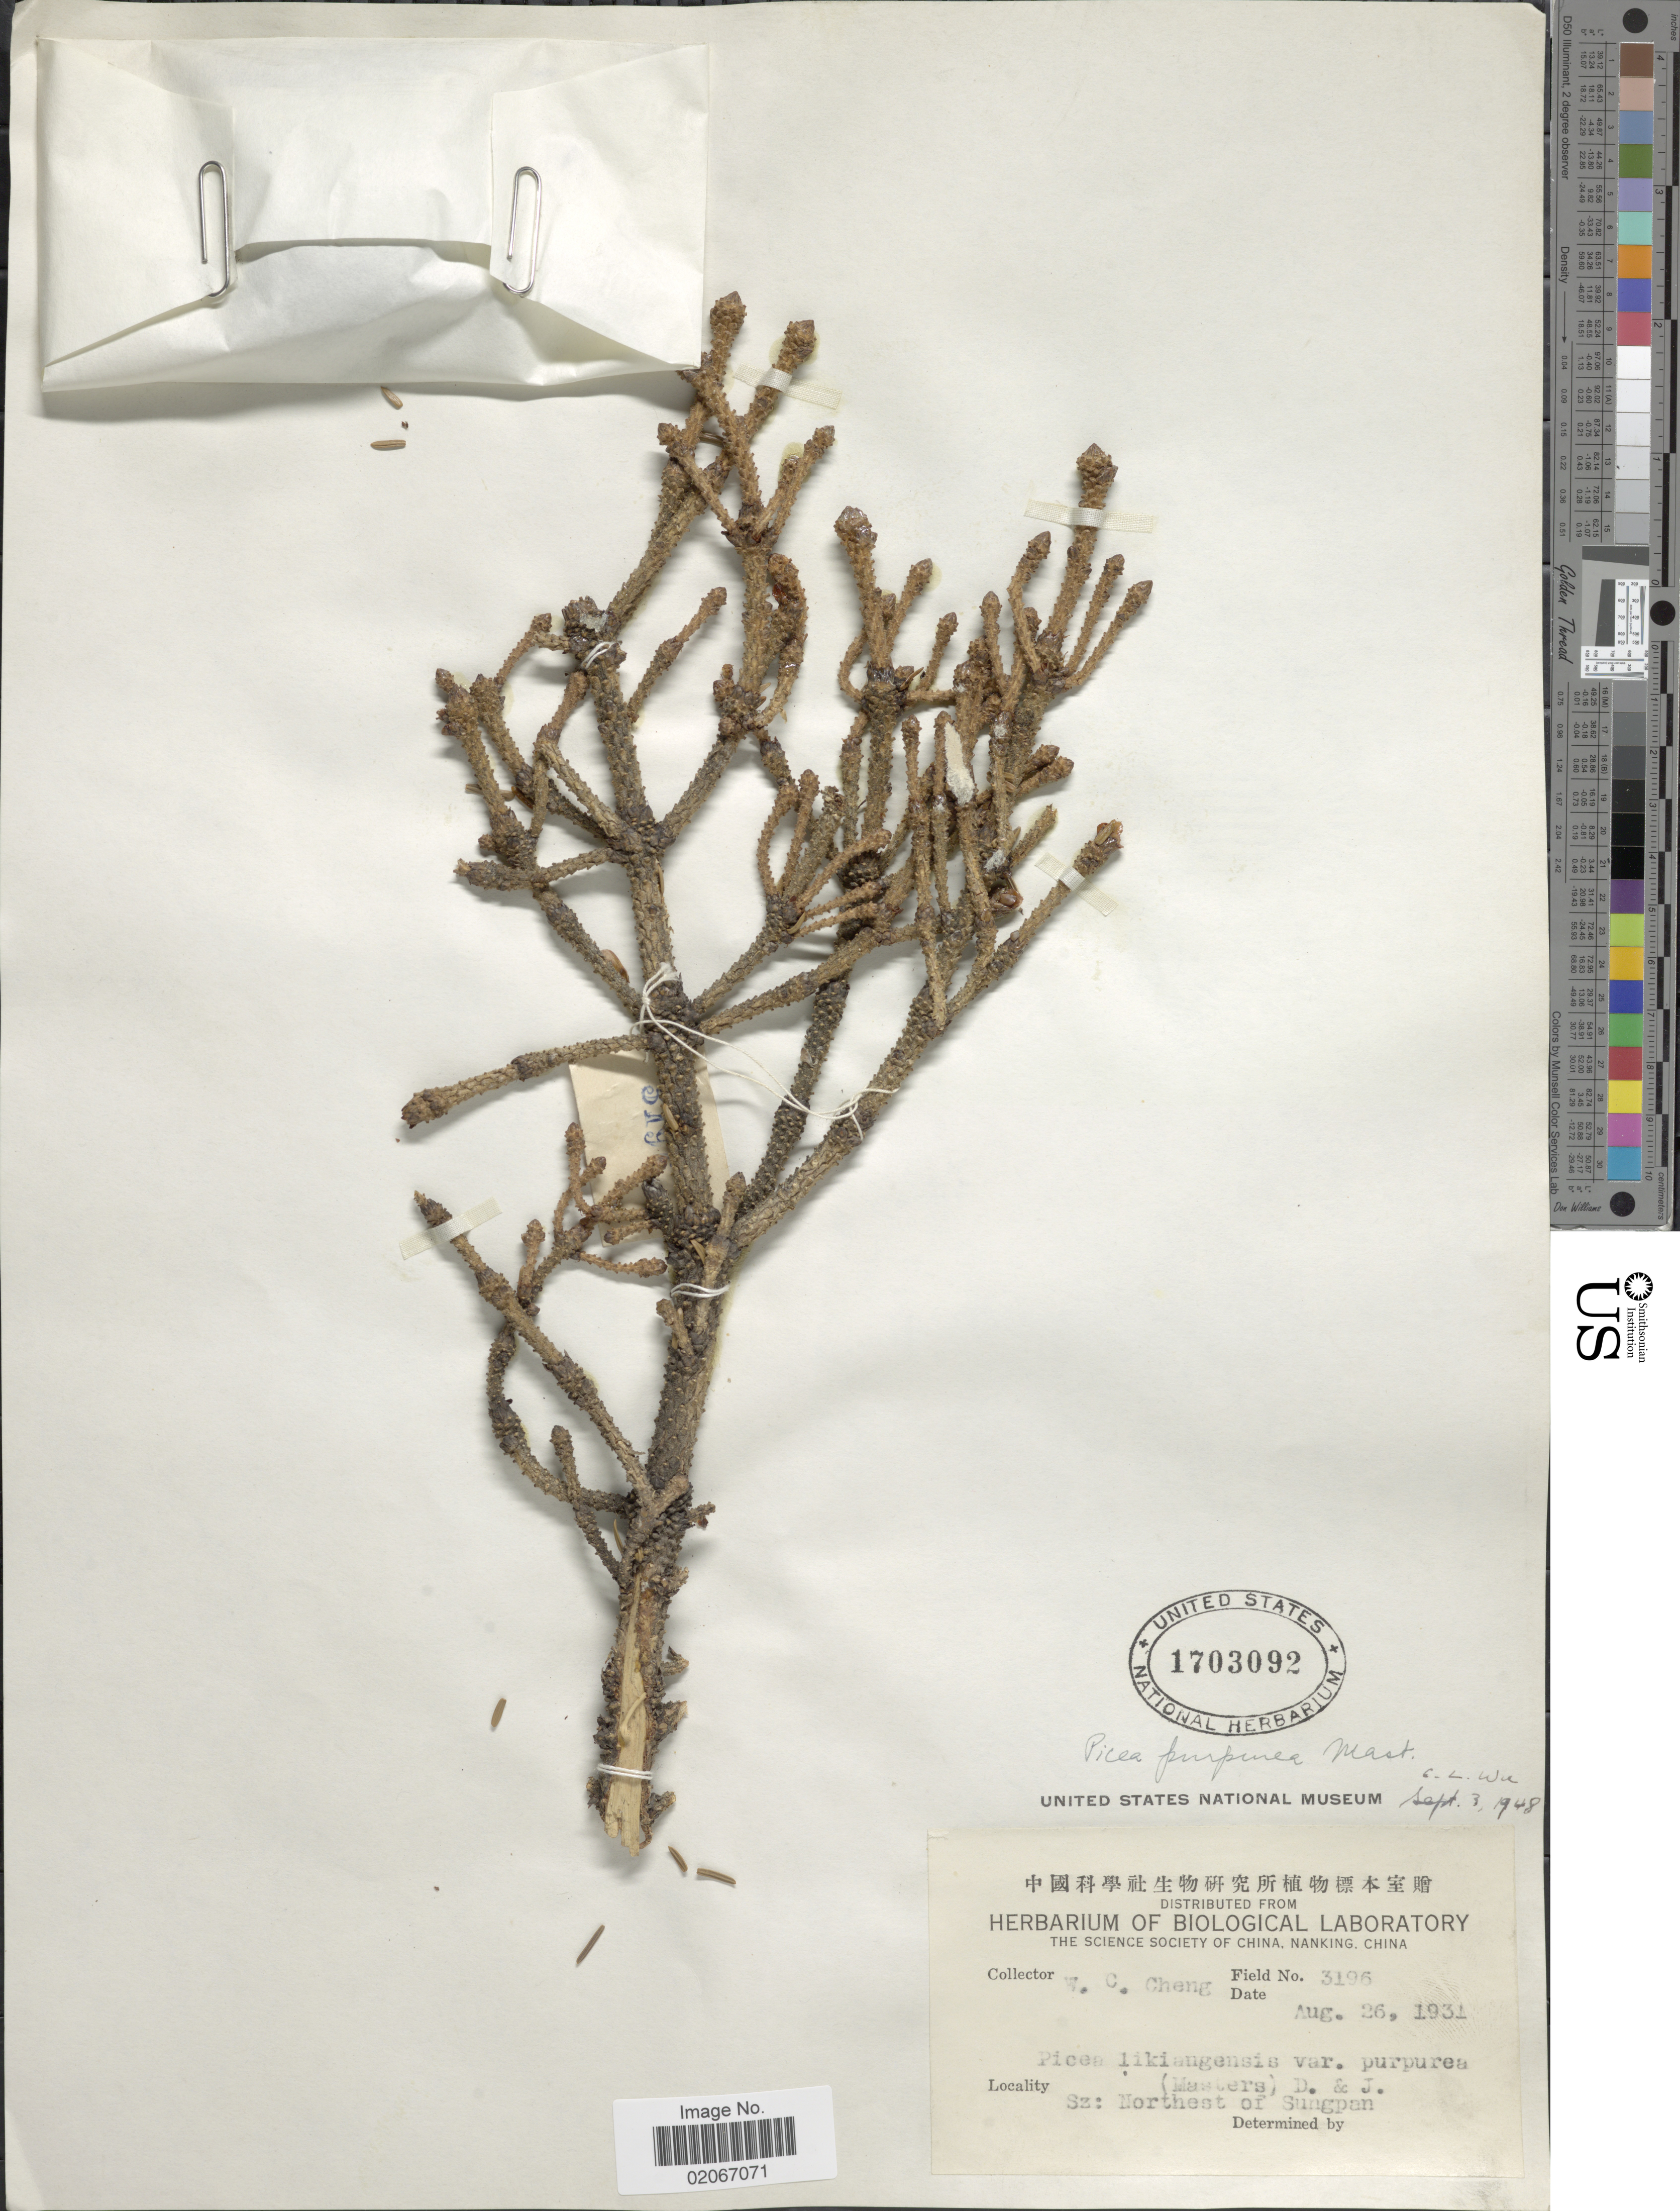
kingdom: Plantae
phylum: Tracheophyta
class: Pinopsida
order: Pinales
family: Pinaceae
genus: Picea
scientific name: Picea purpurea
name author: Mast.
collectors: W. C. Cheng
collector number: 3196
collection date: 1931-08-26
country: China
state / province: Sichuan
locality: Sz: Northest of Sungpan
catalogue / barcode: US 1703092